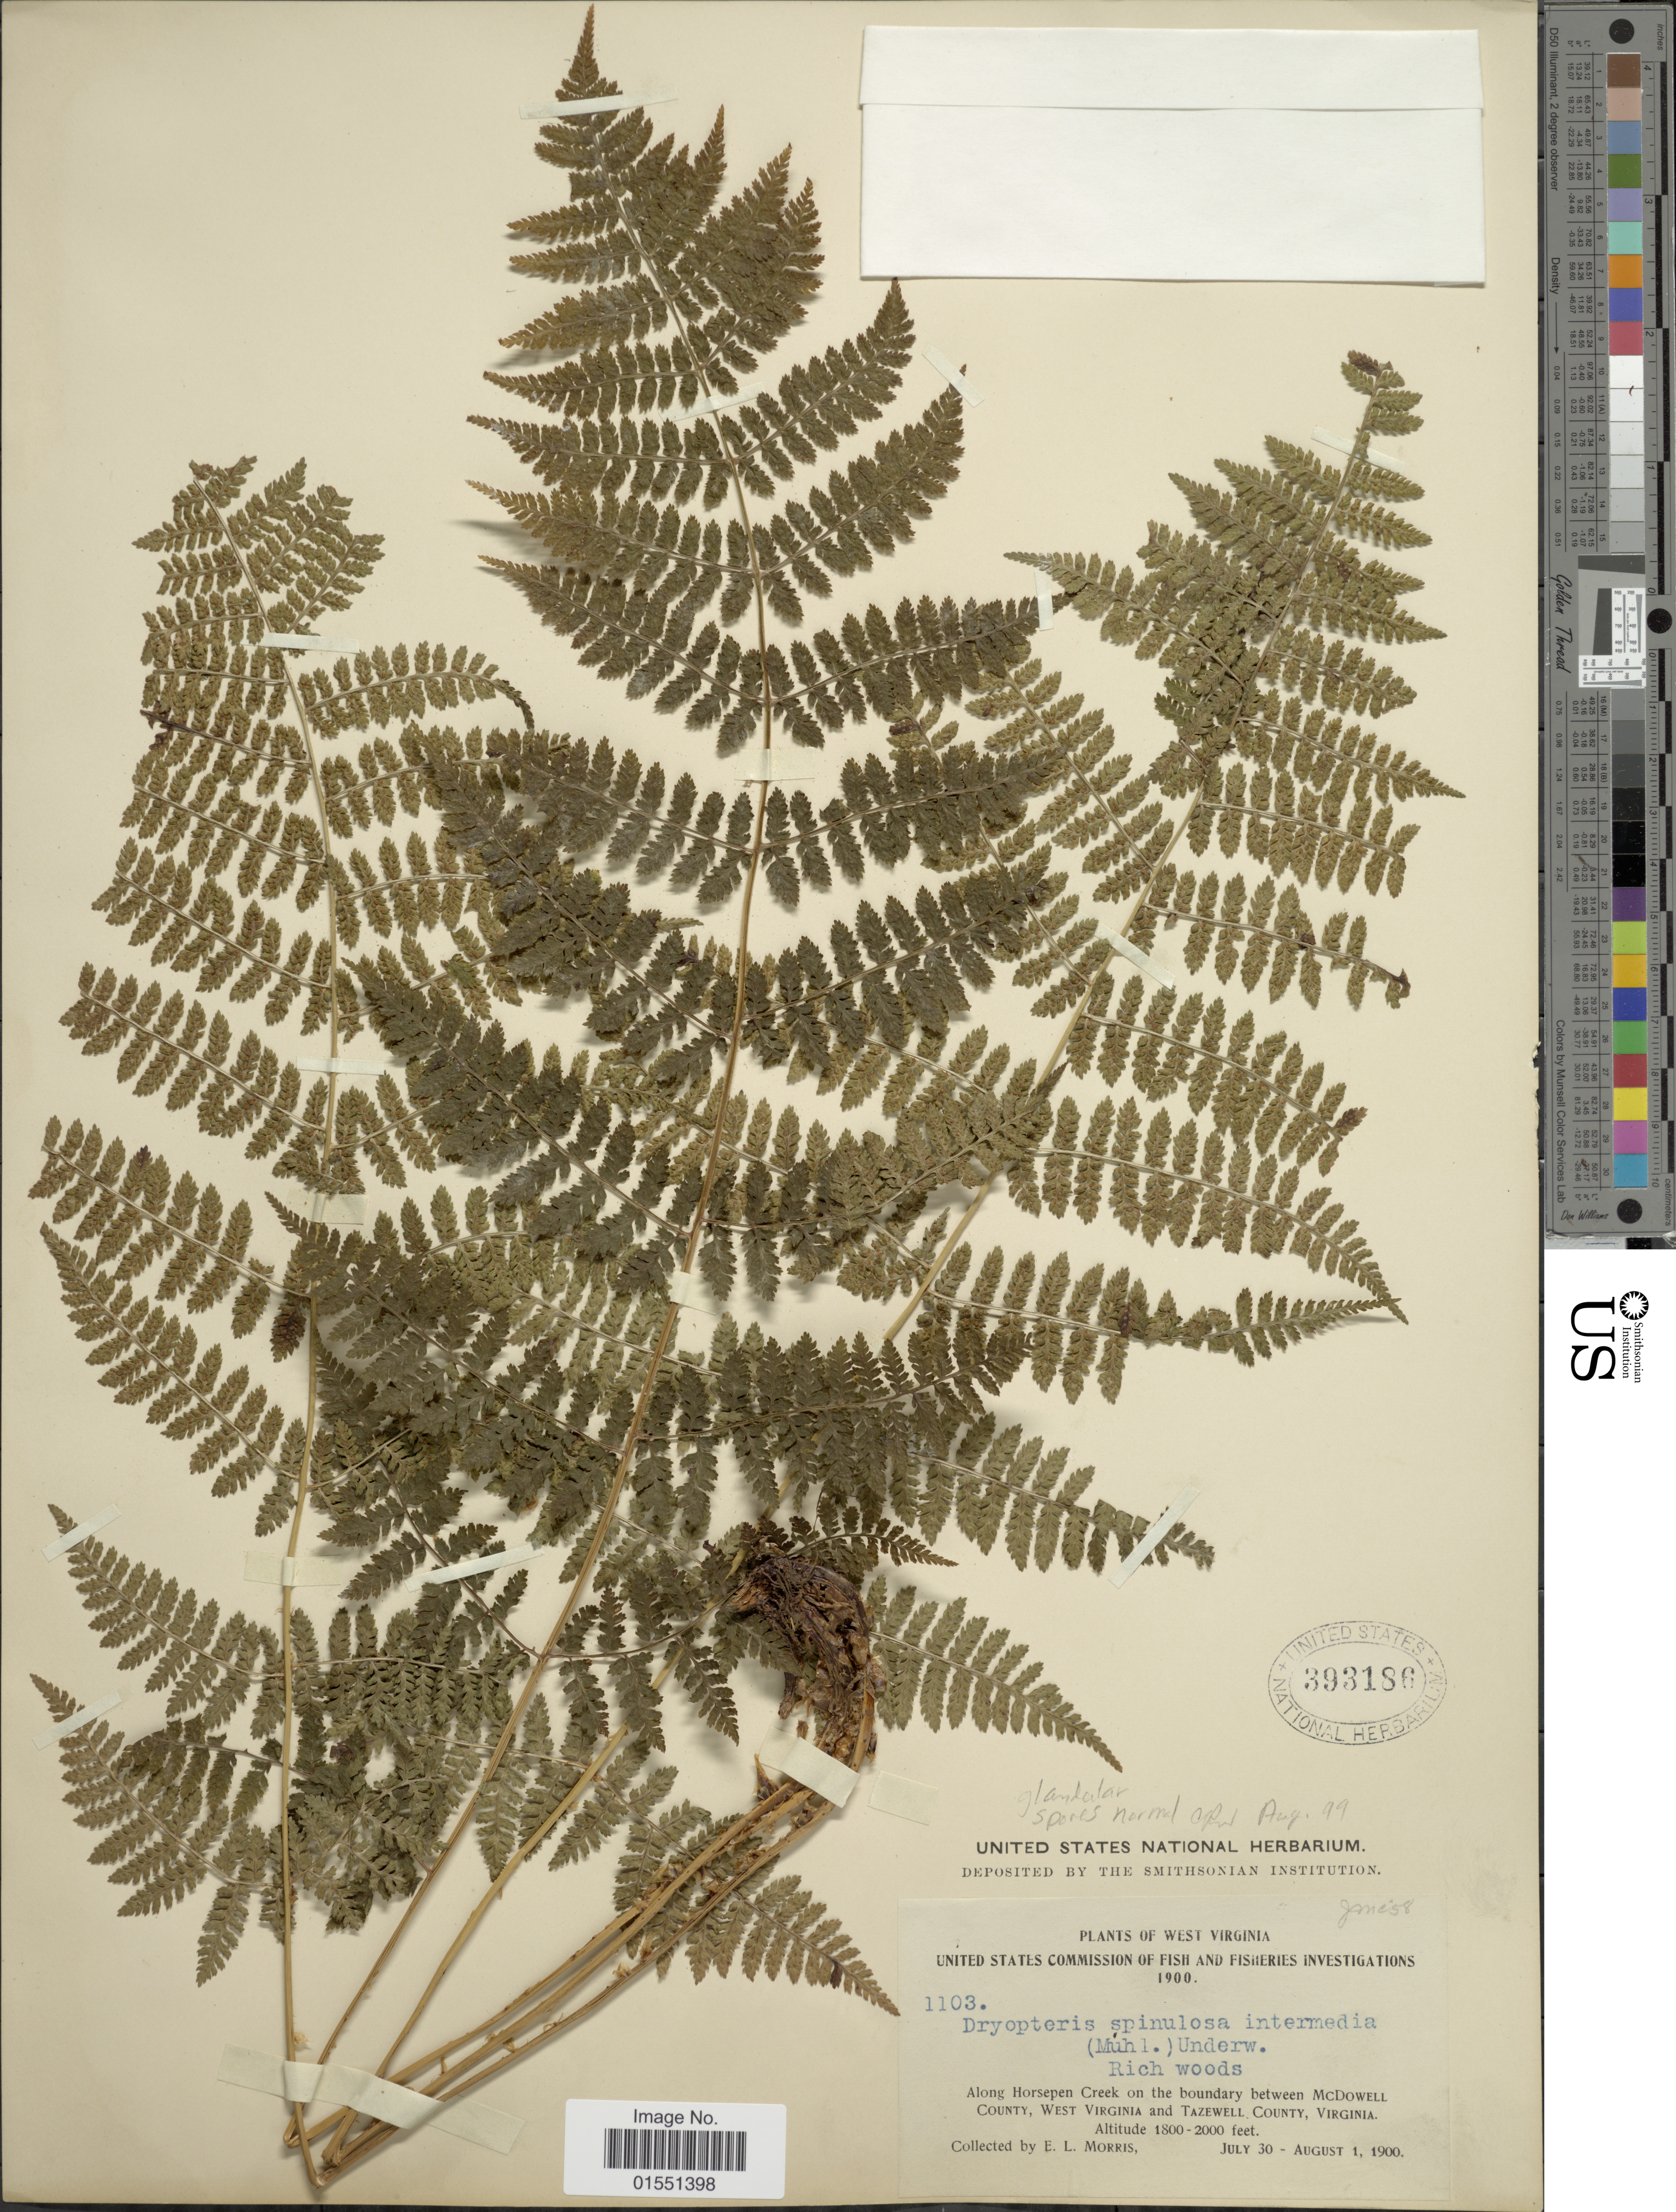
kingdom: Plantae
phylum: Tracheophyta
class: Polypodiopsida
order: Polypodiales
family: Dryopteridaceae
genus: Dryopteris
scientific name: Dryopteris intermedia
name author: (Muhl.) A. Gray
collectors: E. Morris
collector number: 1103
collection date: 1900-07-30/1900-08-01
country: United States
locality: Along Horsepen Creek and on the boundary between McDowell County, West Virginia and Tazewell County, Virginia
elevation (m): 549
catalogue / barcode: US 393186